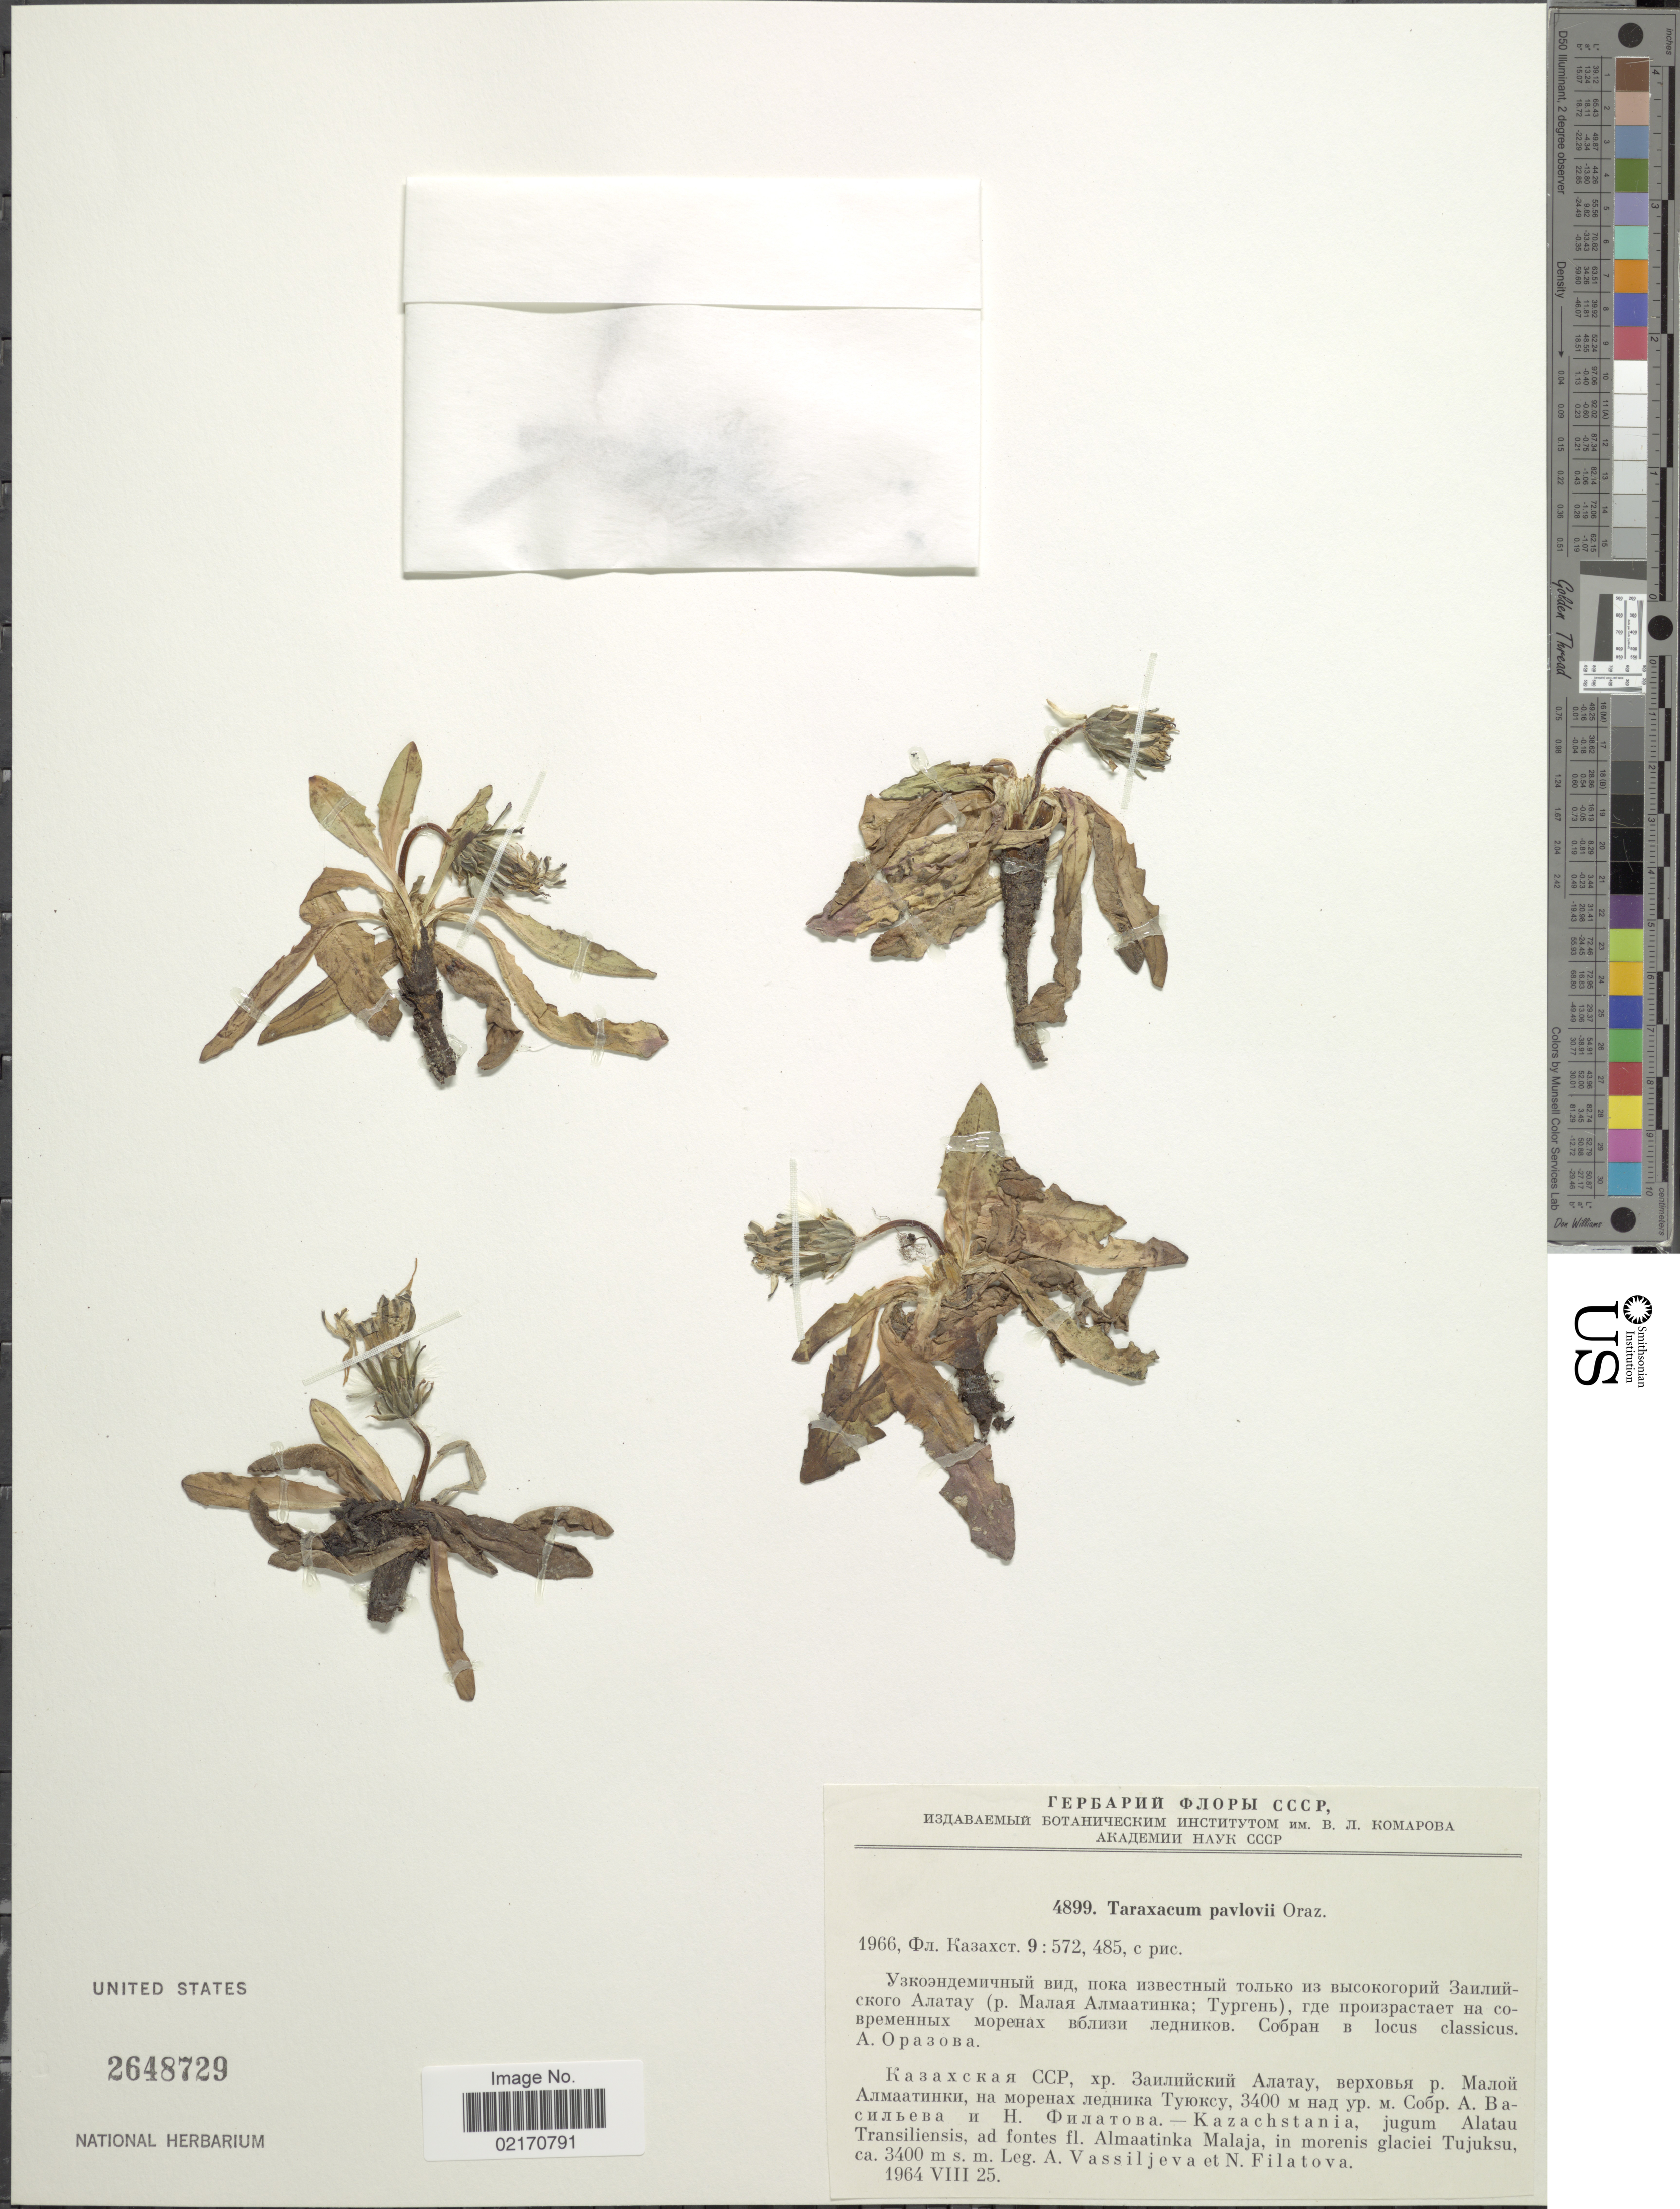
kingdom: Plantae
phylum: Tracheophyta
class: Magnoliopsida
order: Asterales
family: Asteraceae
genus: Taraxacum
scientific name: Taraxacum pavlovii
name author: Orazova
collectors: A. Vassiljeva & N. Filatova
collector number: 4899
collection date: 1964-08-25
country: Kazakhstan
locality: Kazachstania, jugum Alatau Transiliensis, ad fontes fl. Almaatinka Malaja, in morenis glaciei Tujuksu.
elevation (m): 3400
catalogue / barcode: US 2648729